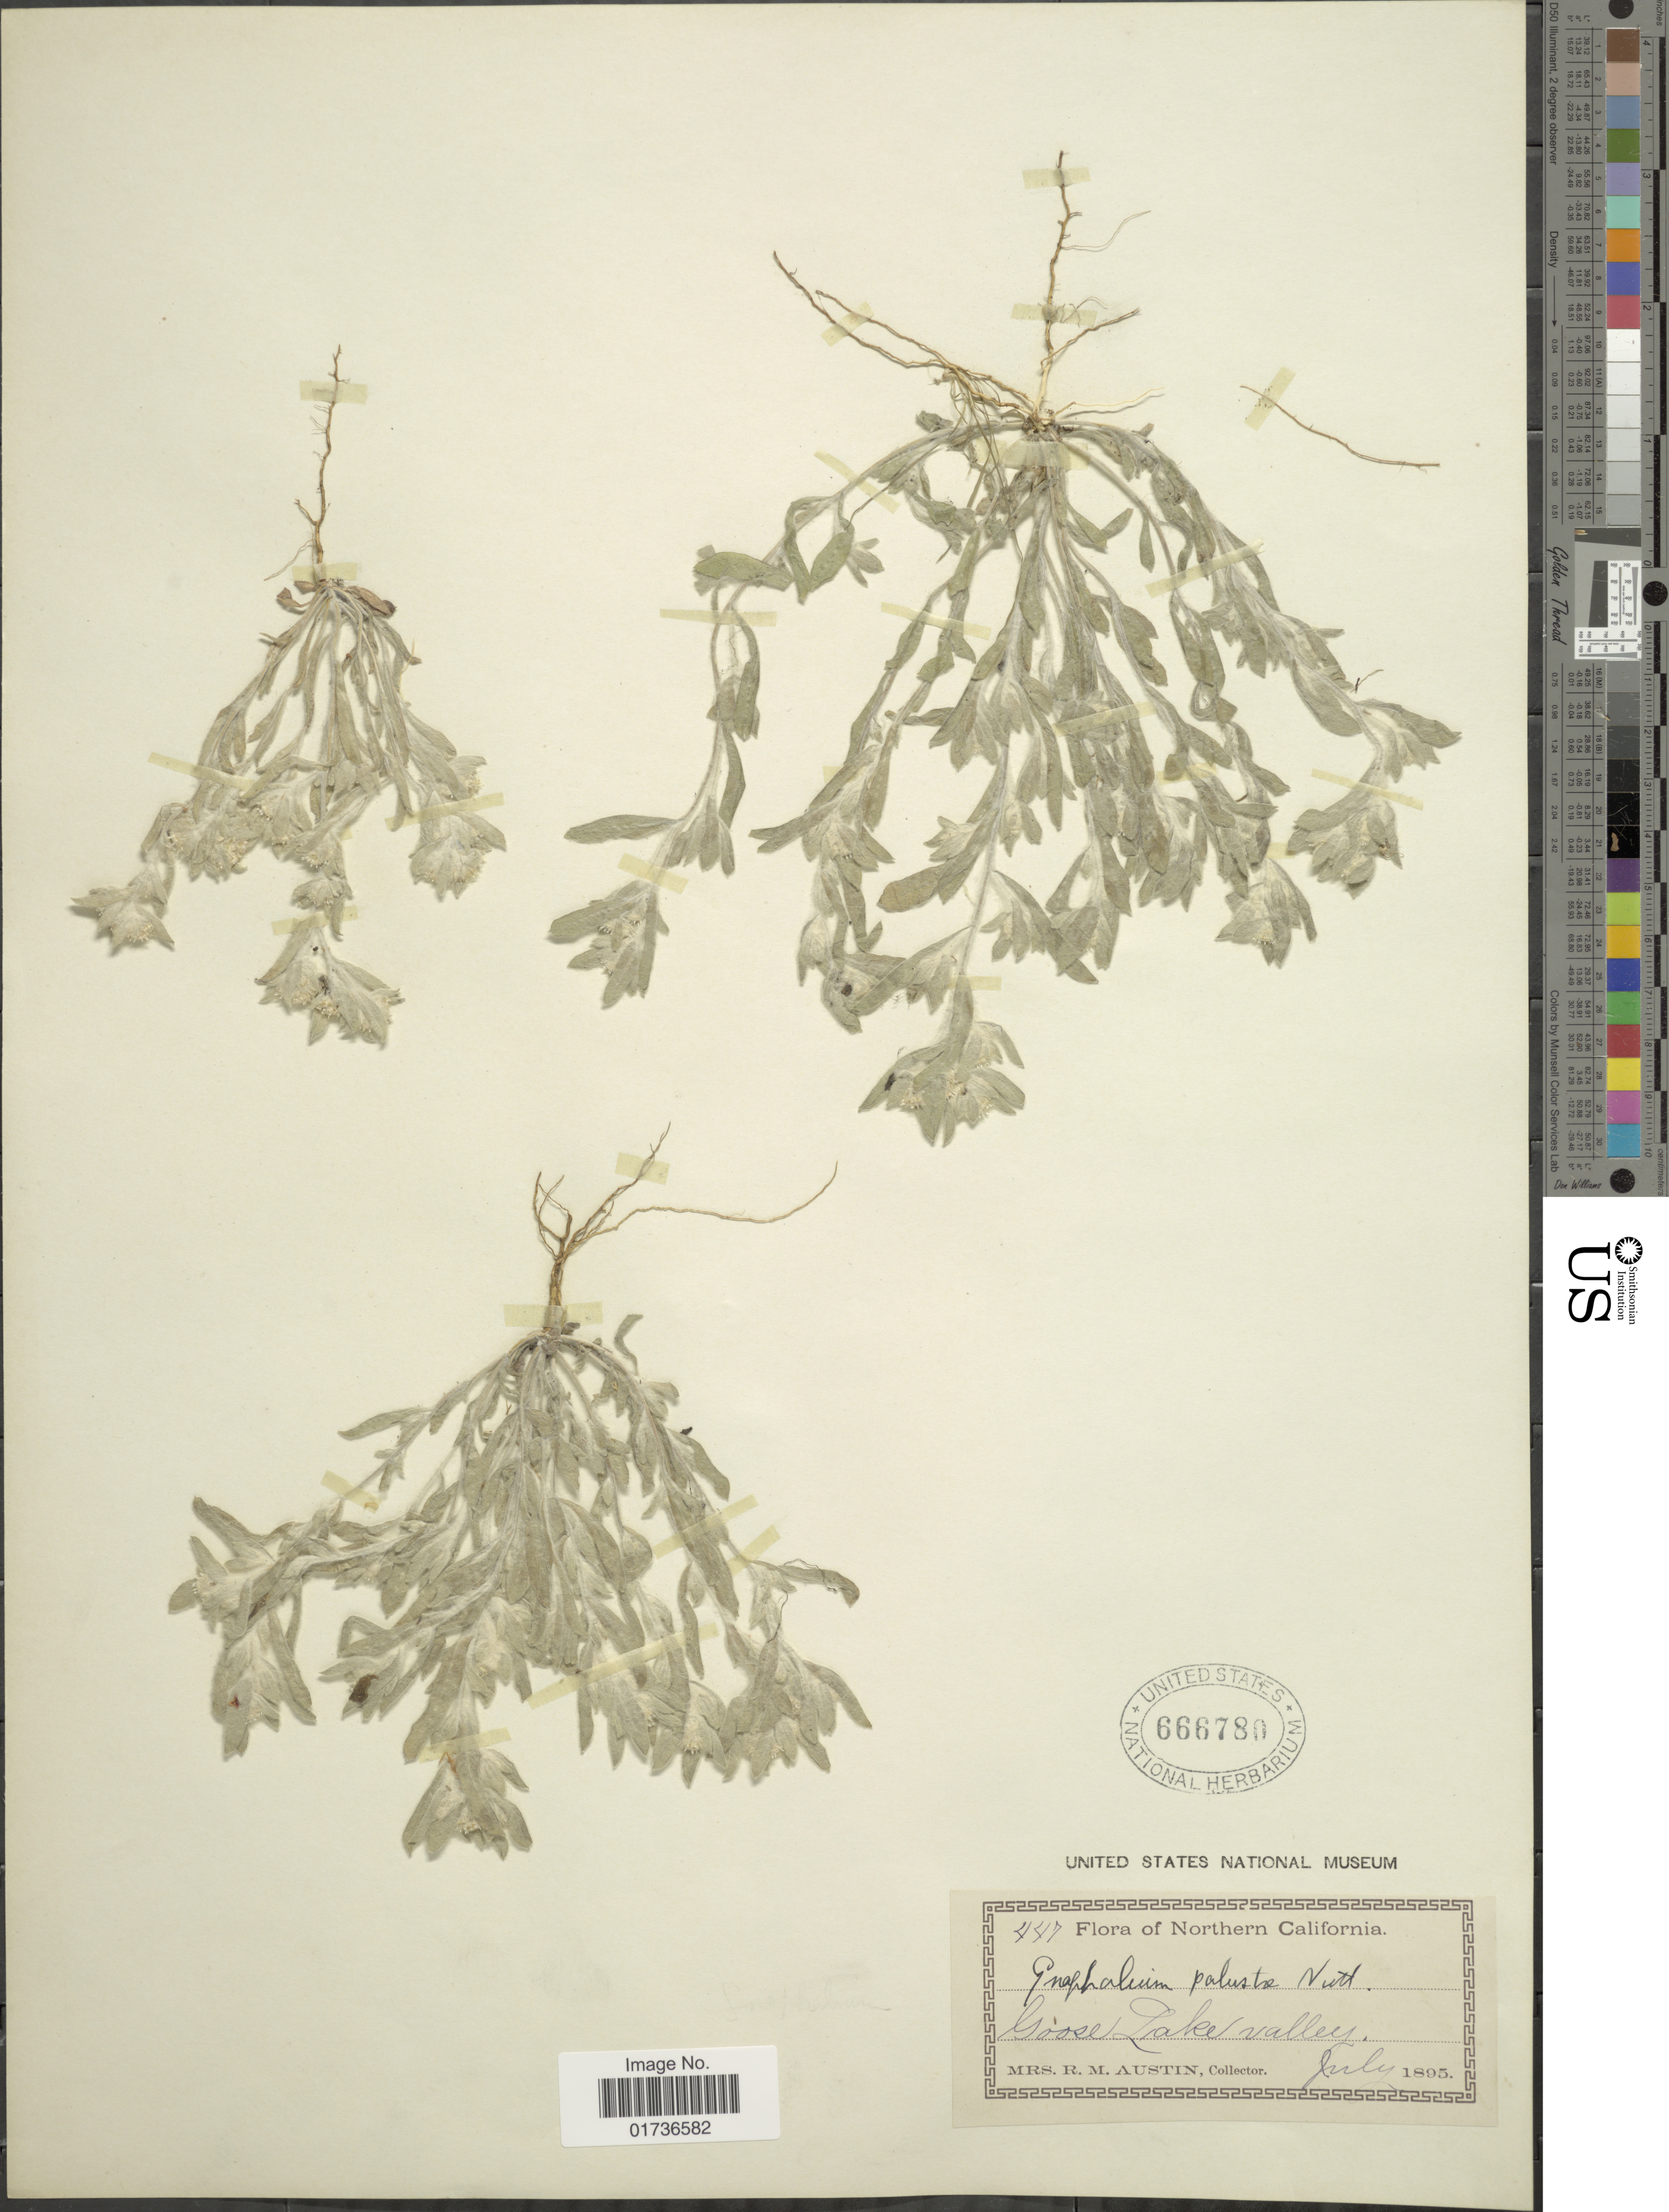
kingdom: Plantae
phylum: Tracheophyta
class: Magnoliopsida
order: Asterales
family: Asteraceae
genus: Gnaphalium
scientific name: Gnaphalium palustre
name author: Nutt.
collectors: R. Austin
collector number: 447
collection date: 1895-07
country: United States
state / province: California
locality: Northern California, Goose Lake valley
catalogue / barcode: US 666780